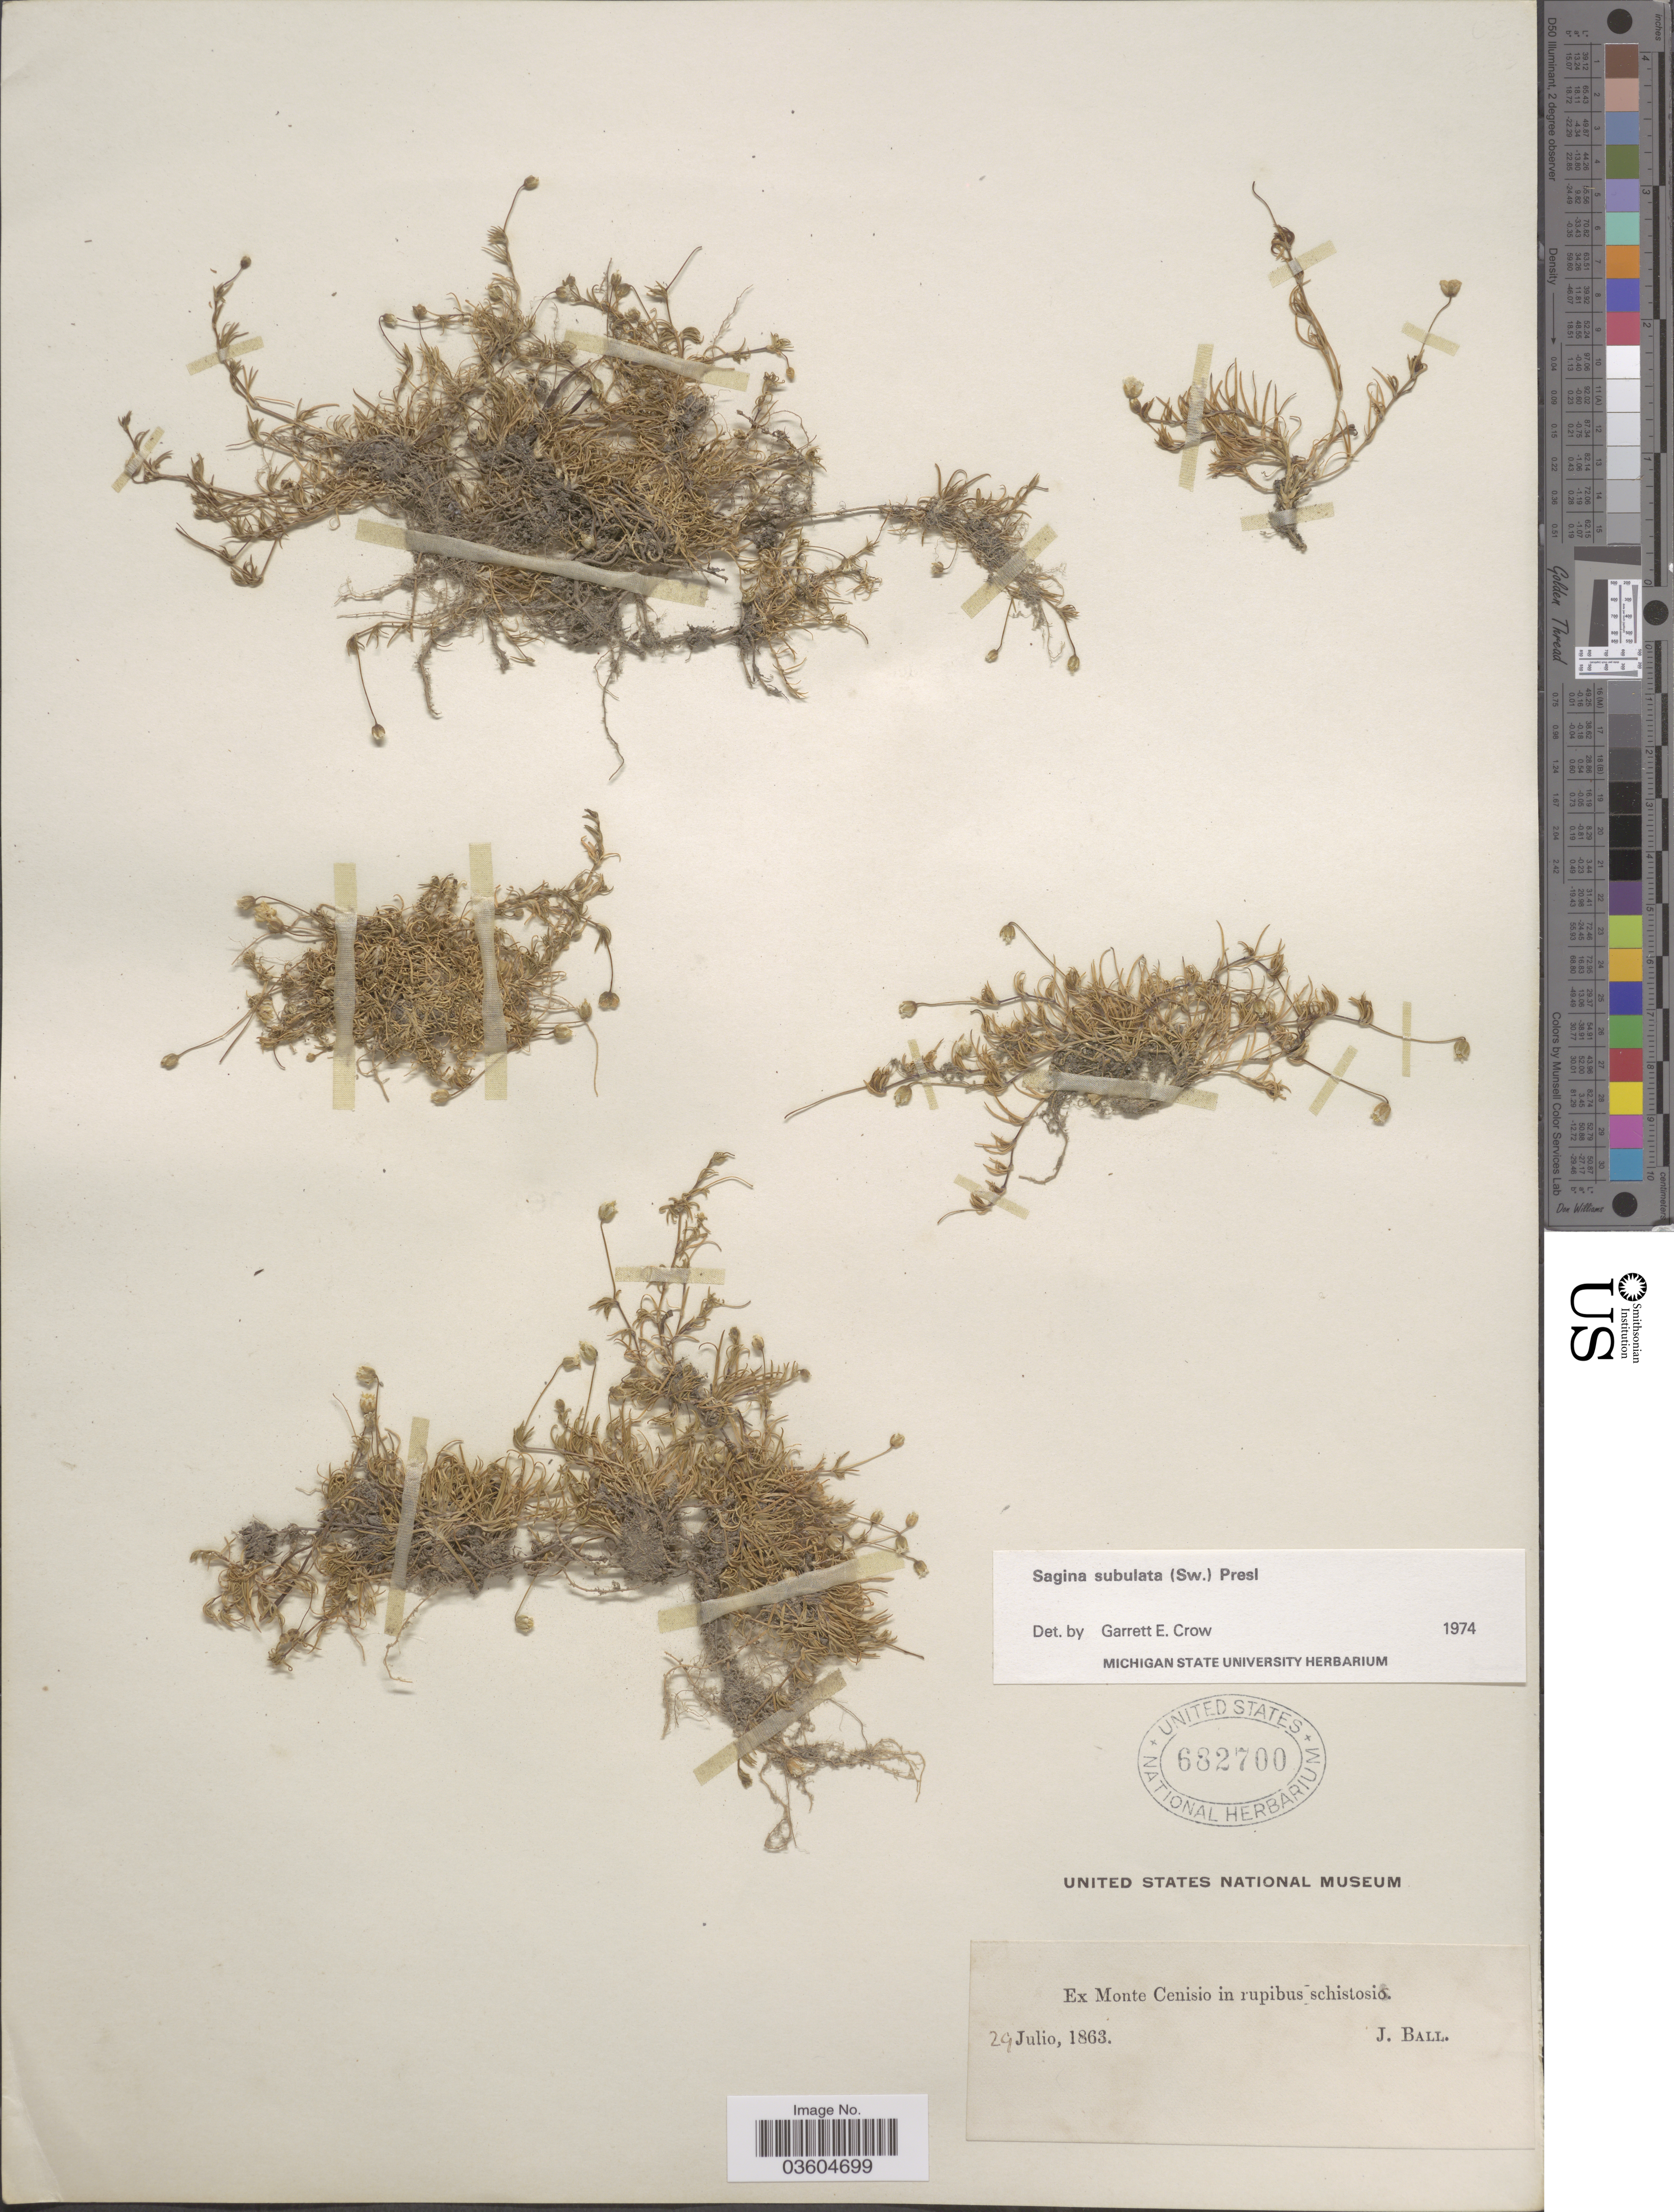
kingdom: Plantae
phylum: Tracheophyta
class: Magnoliopsida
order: Caryophyllales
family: Caryophyllaceae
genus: Sagina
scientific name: Sagina subulata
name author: (Sw.) C. Presl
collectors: J. Ball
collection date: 1863-07-29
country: Italy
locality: Ex Monte Cenisio in rupibus schistosio.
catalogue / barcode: US 682700